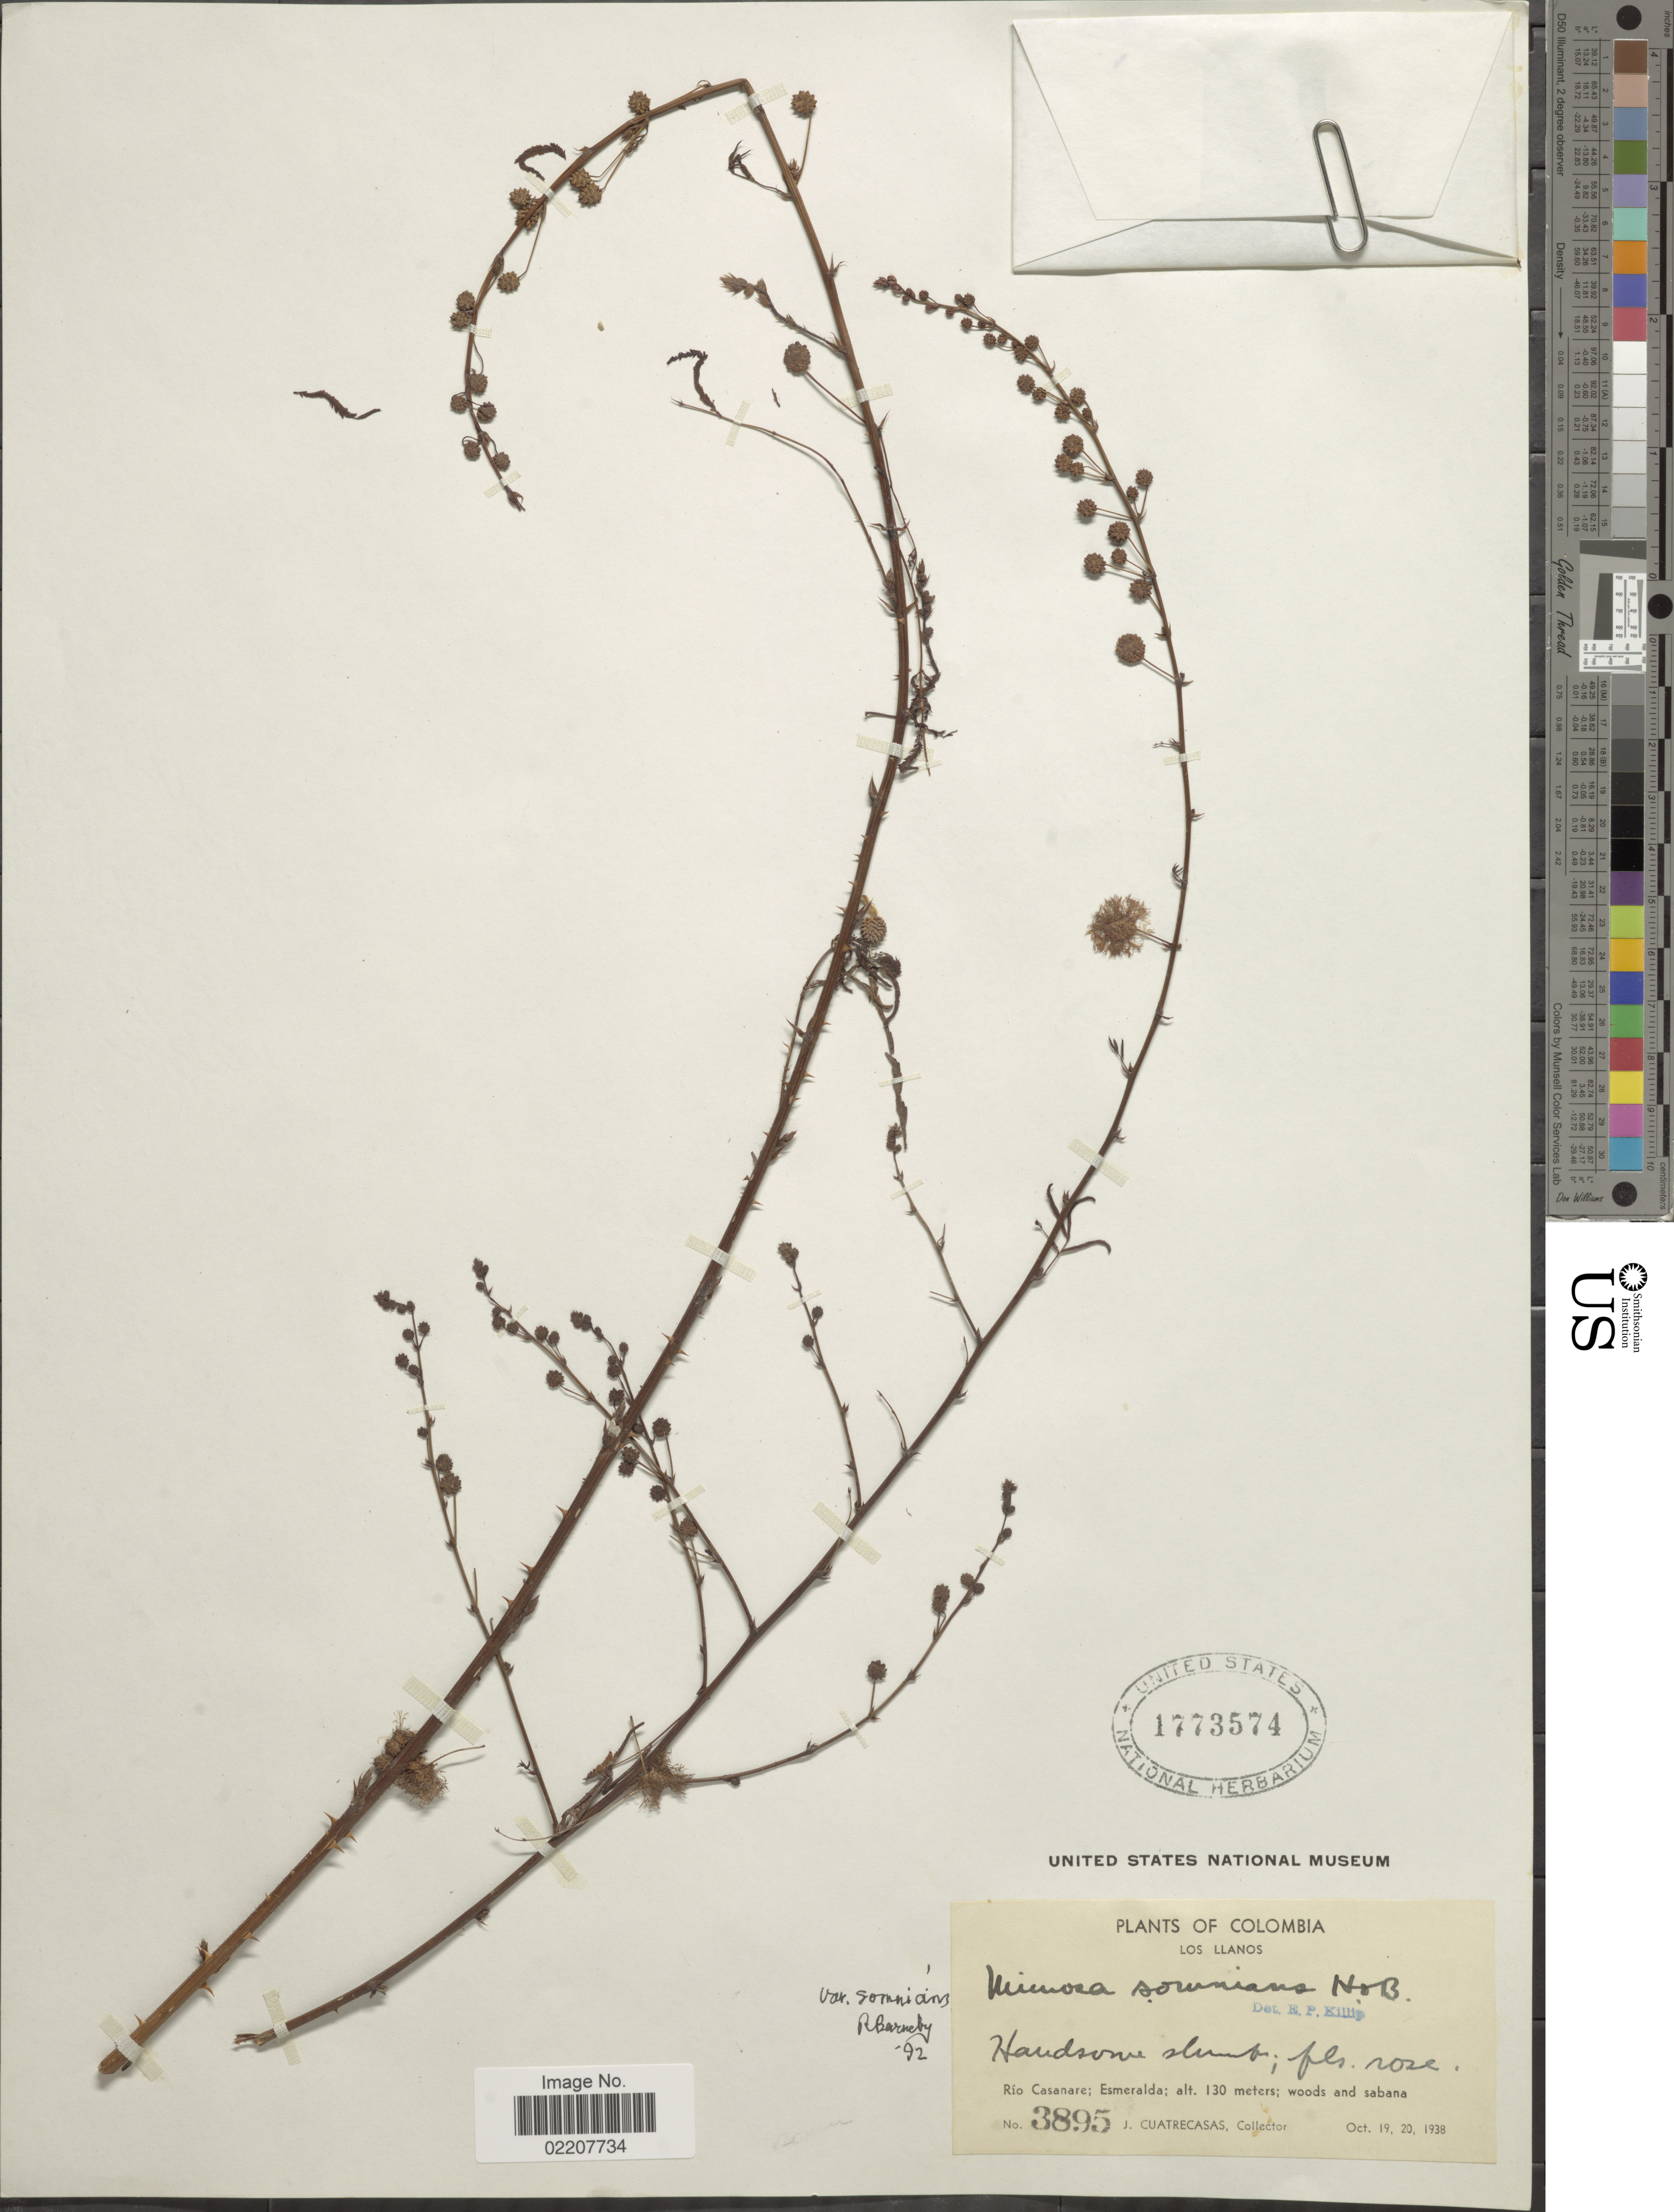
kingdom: Plantae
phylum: Tracheophyta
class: Magnoliopsida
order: Fabales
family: Fabaceae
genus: Mimosa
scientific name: Mimosa somnians var. somnians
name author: Humb. & Bonpl. ex Willd.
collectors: J. Cuatrecasas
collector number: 3895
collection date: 1938-10-19/1938-10-20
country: Colombia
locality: Los Llanos, Rio Casanare: Esmeralda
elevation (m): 130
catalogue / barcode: US 1773574